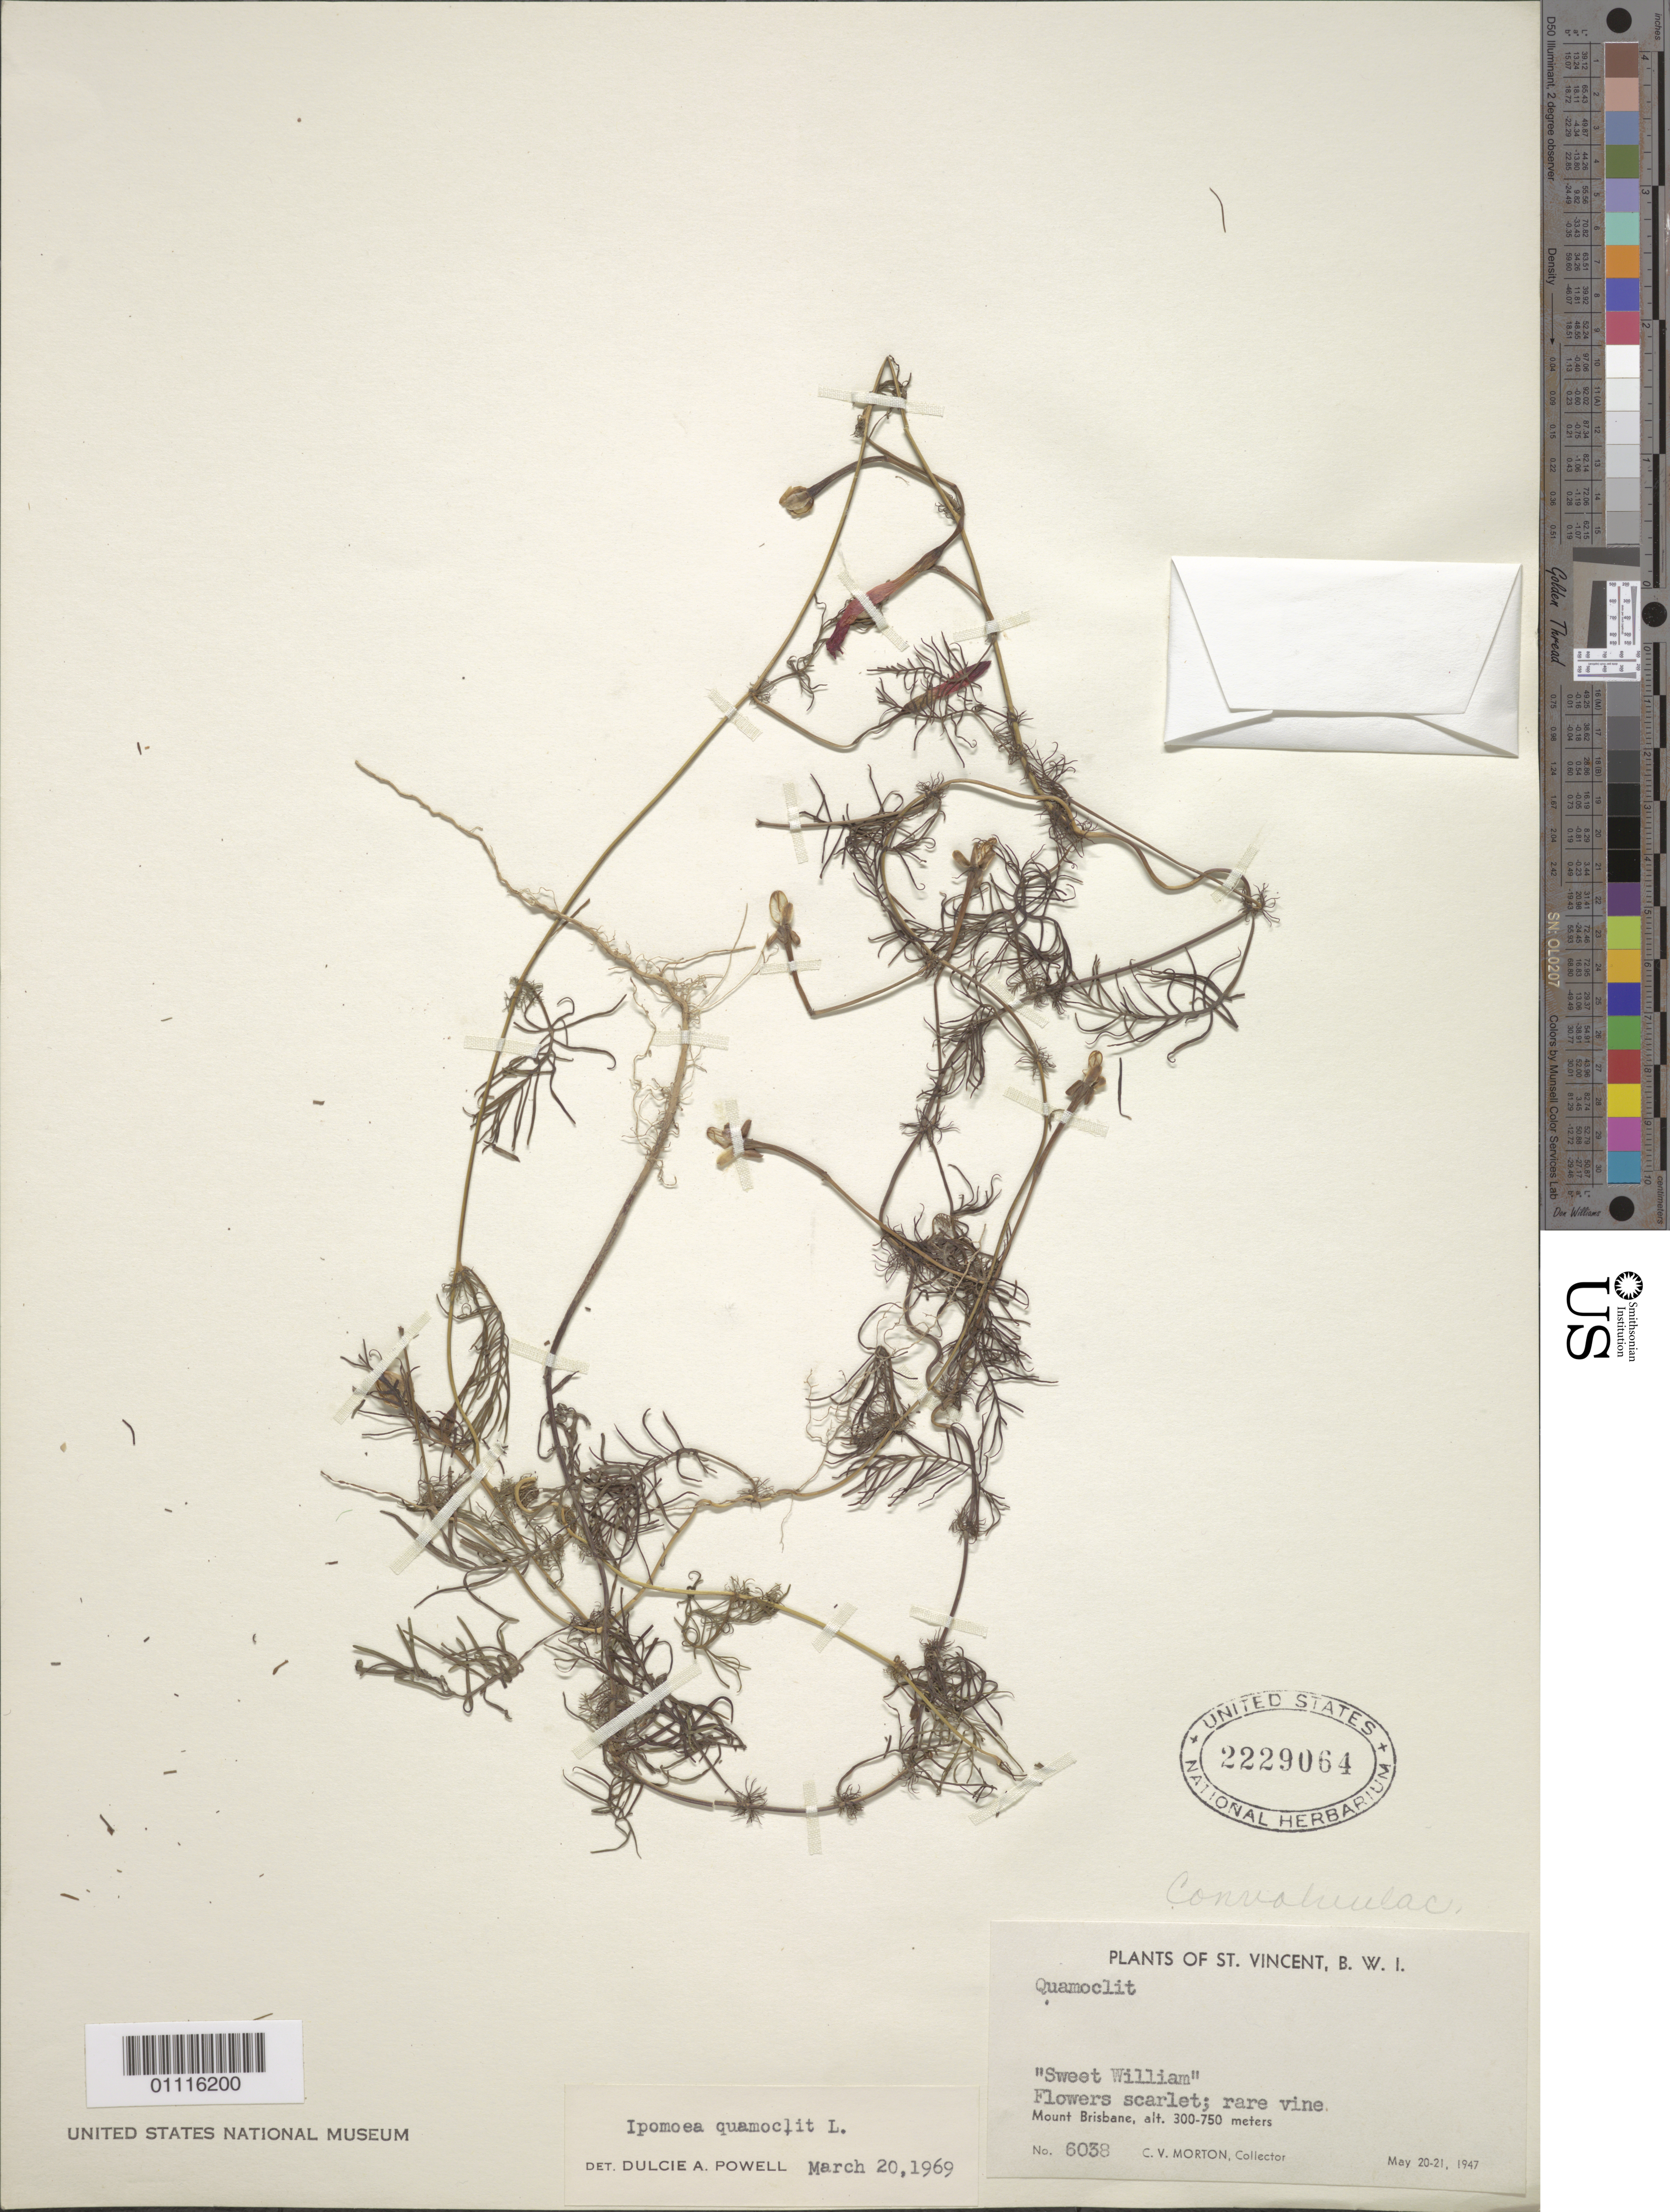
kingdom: Plantae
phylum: Tracheophyta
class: Magnoliopsida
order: Solanales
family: Convolvulaceae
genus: Ipomoea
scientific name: Ipomoea quamoclit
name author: L.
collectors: C. V. Morton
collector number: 6038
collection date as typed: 20 May 1947 to 21 May 1947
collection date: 1947-05-20/1947-05-21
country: St. Vincent - Grenadines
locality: Mount Brisbane.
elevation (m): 300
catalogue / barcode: US 2229064